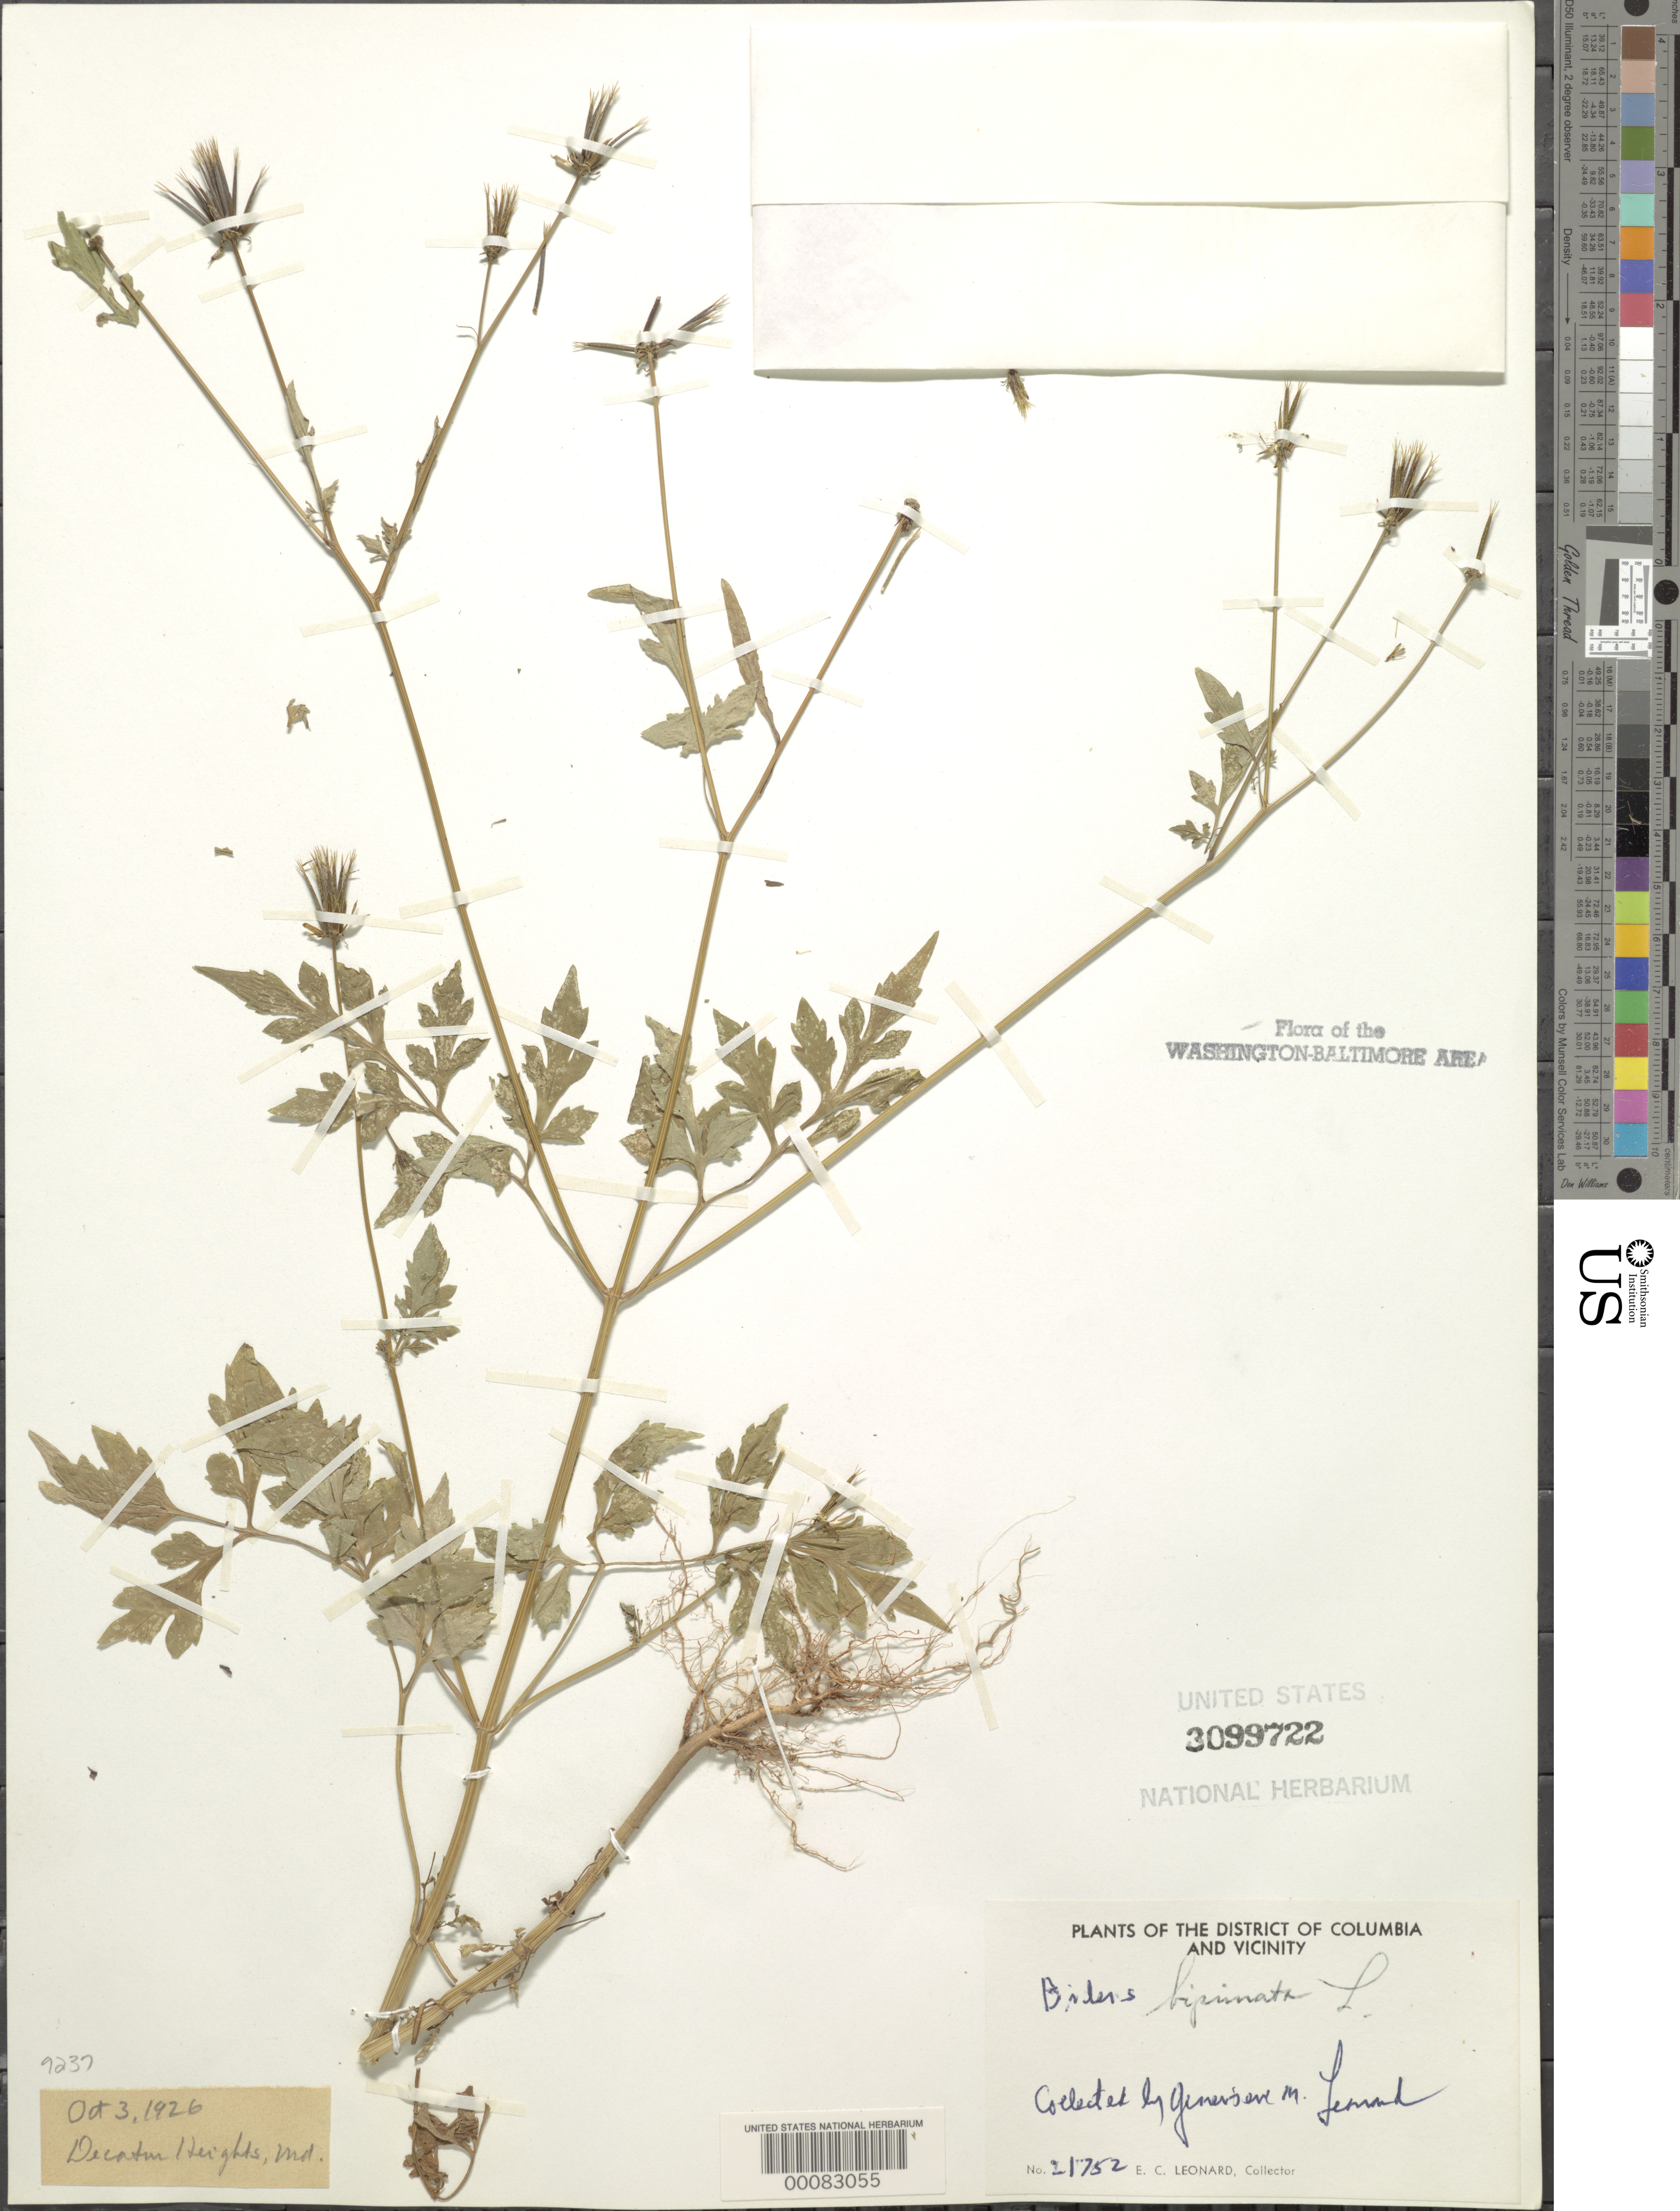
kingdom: Plantae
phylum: Tracheophyta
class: Magnoliopsida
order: Asterales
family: Asteraceae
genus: Bidens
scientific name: Bidens bipinnata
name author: L.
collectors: G. M. Leonard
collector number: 21752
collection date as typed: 03 Oct 1926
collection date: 1926-10-03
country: United States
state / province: Maryland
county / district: Prince George's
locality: Decatur Heights Bladensburg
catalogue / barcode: US 3099722